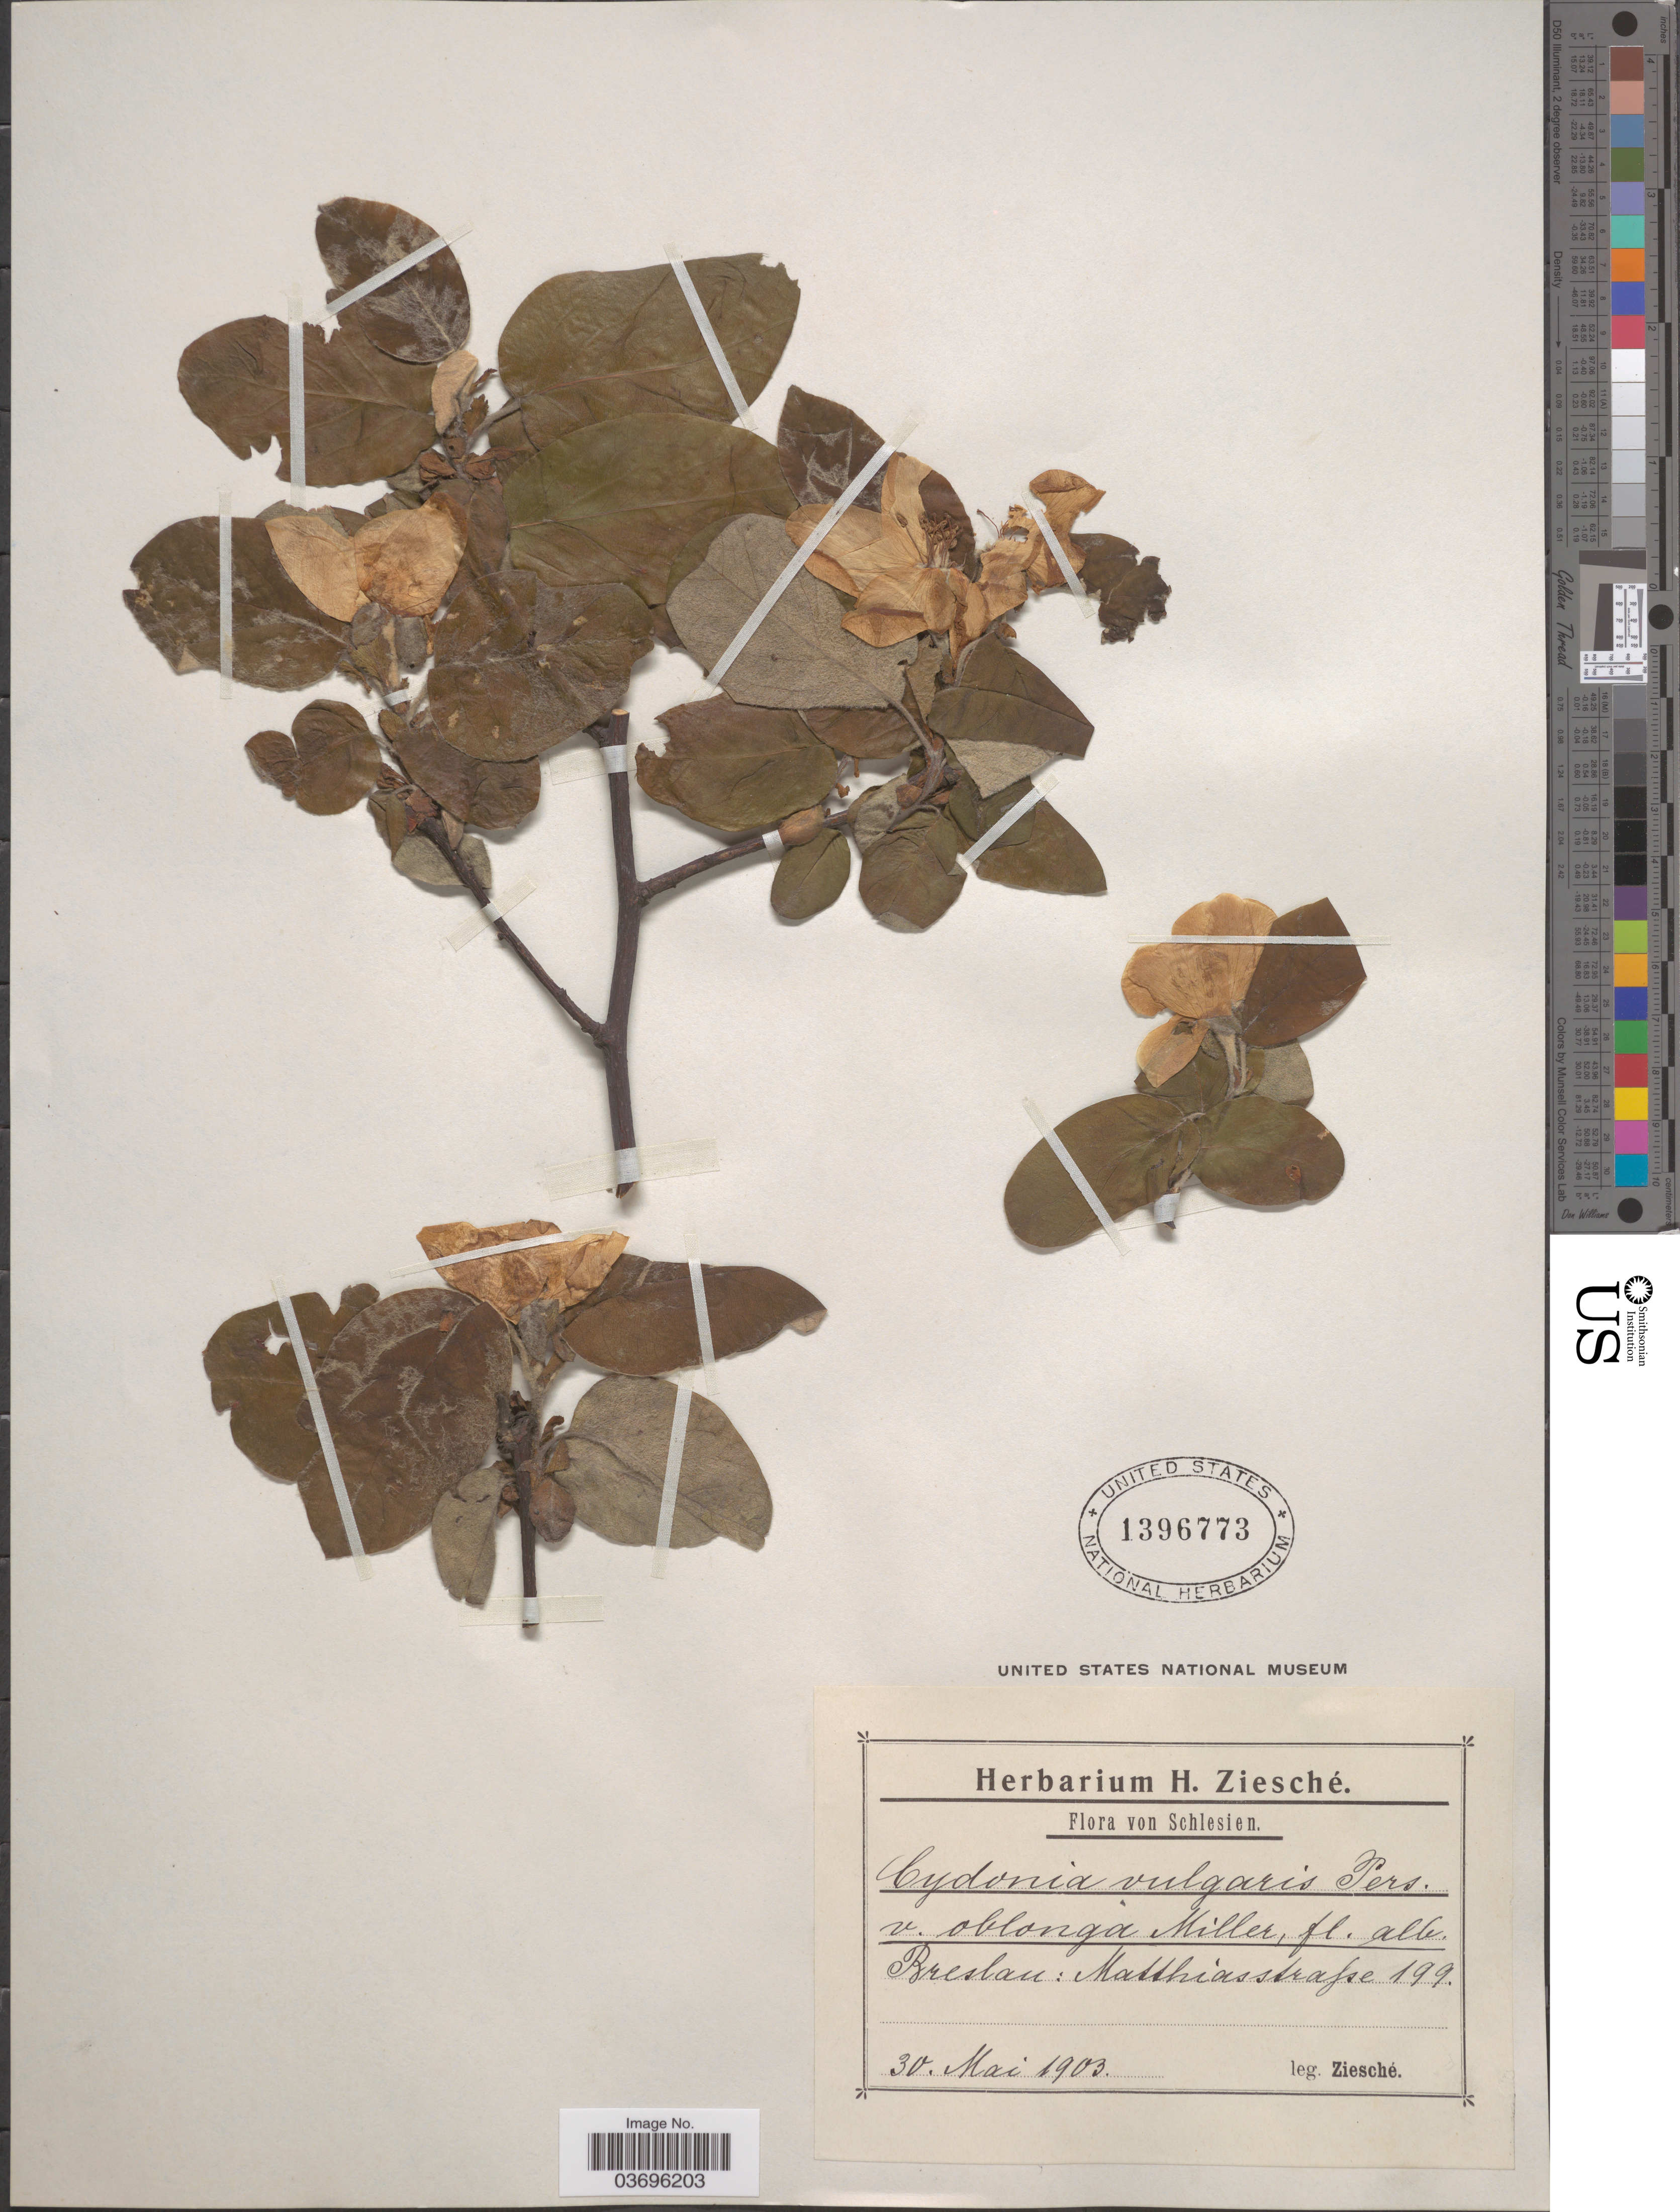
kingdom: Plantae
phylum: Tracheophyta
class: Magnoliopsida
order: Rosales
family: Rosaceae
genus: Cydonia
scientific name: Cydonia vulgaris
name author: Pers.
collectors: H. Ziesché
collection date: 1903-05-30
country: Poland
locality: Schlesien. Breslau: Matthiasstrasse 199.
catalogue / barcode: US 1396773